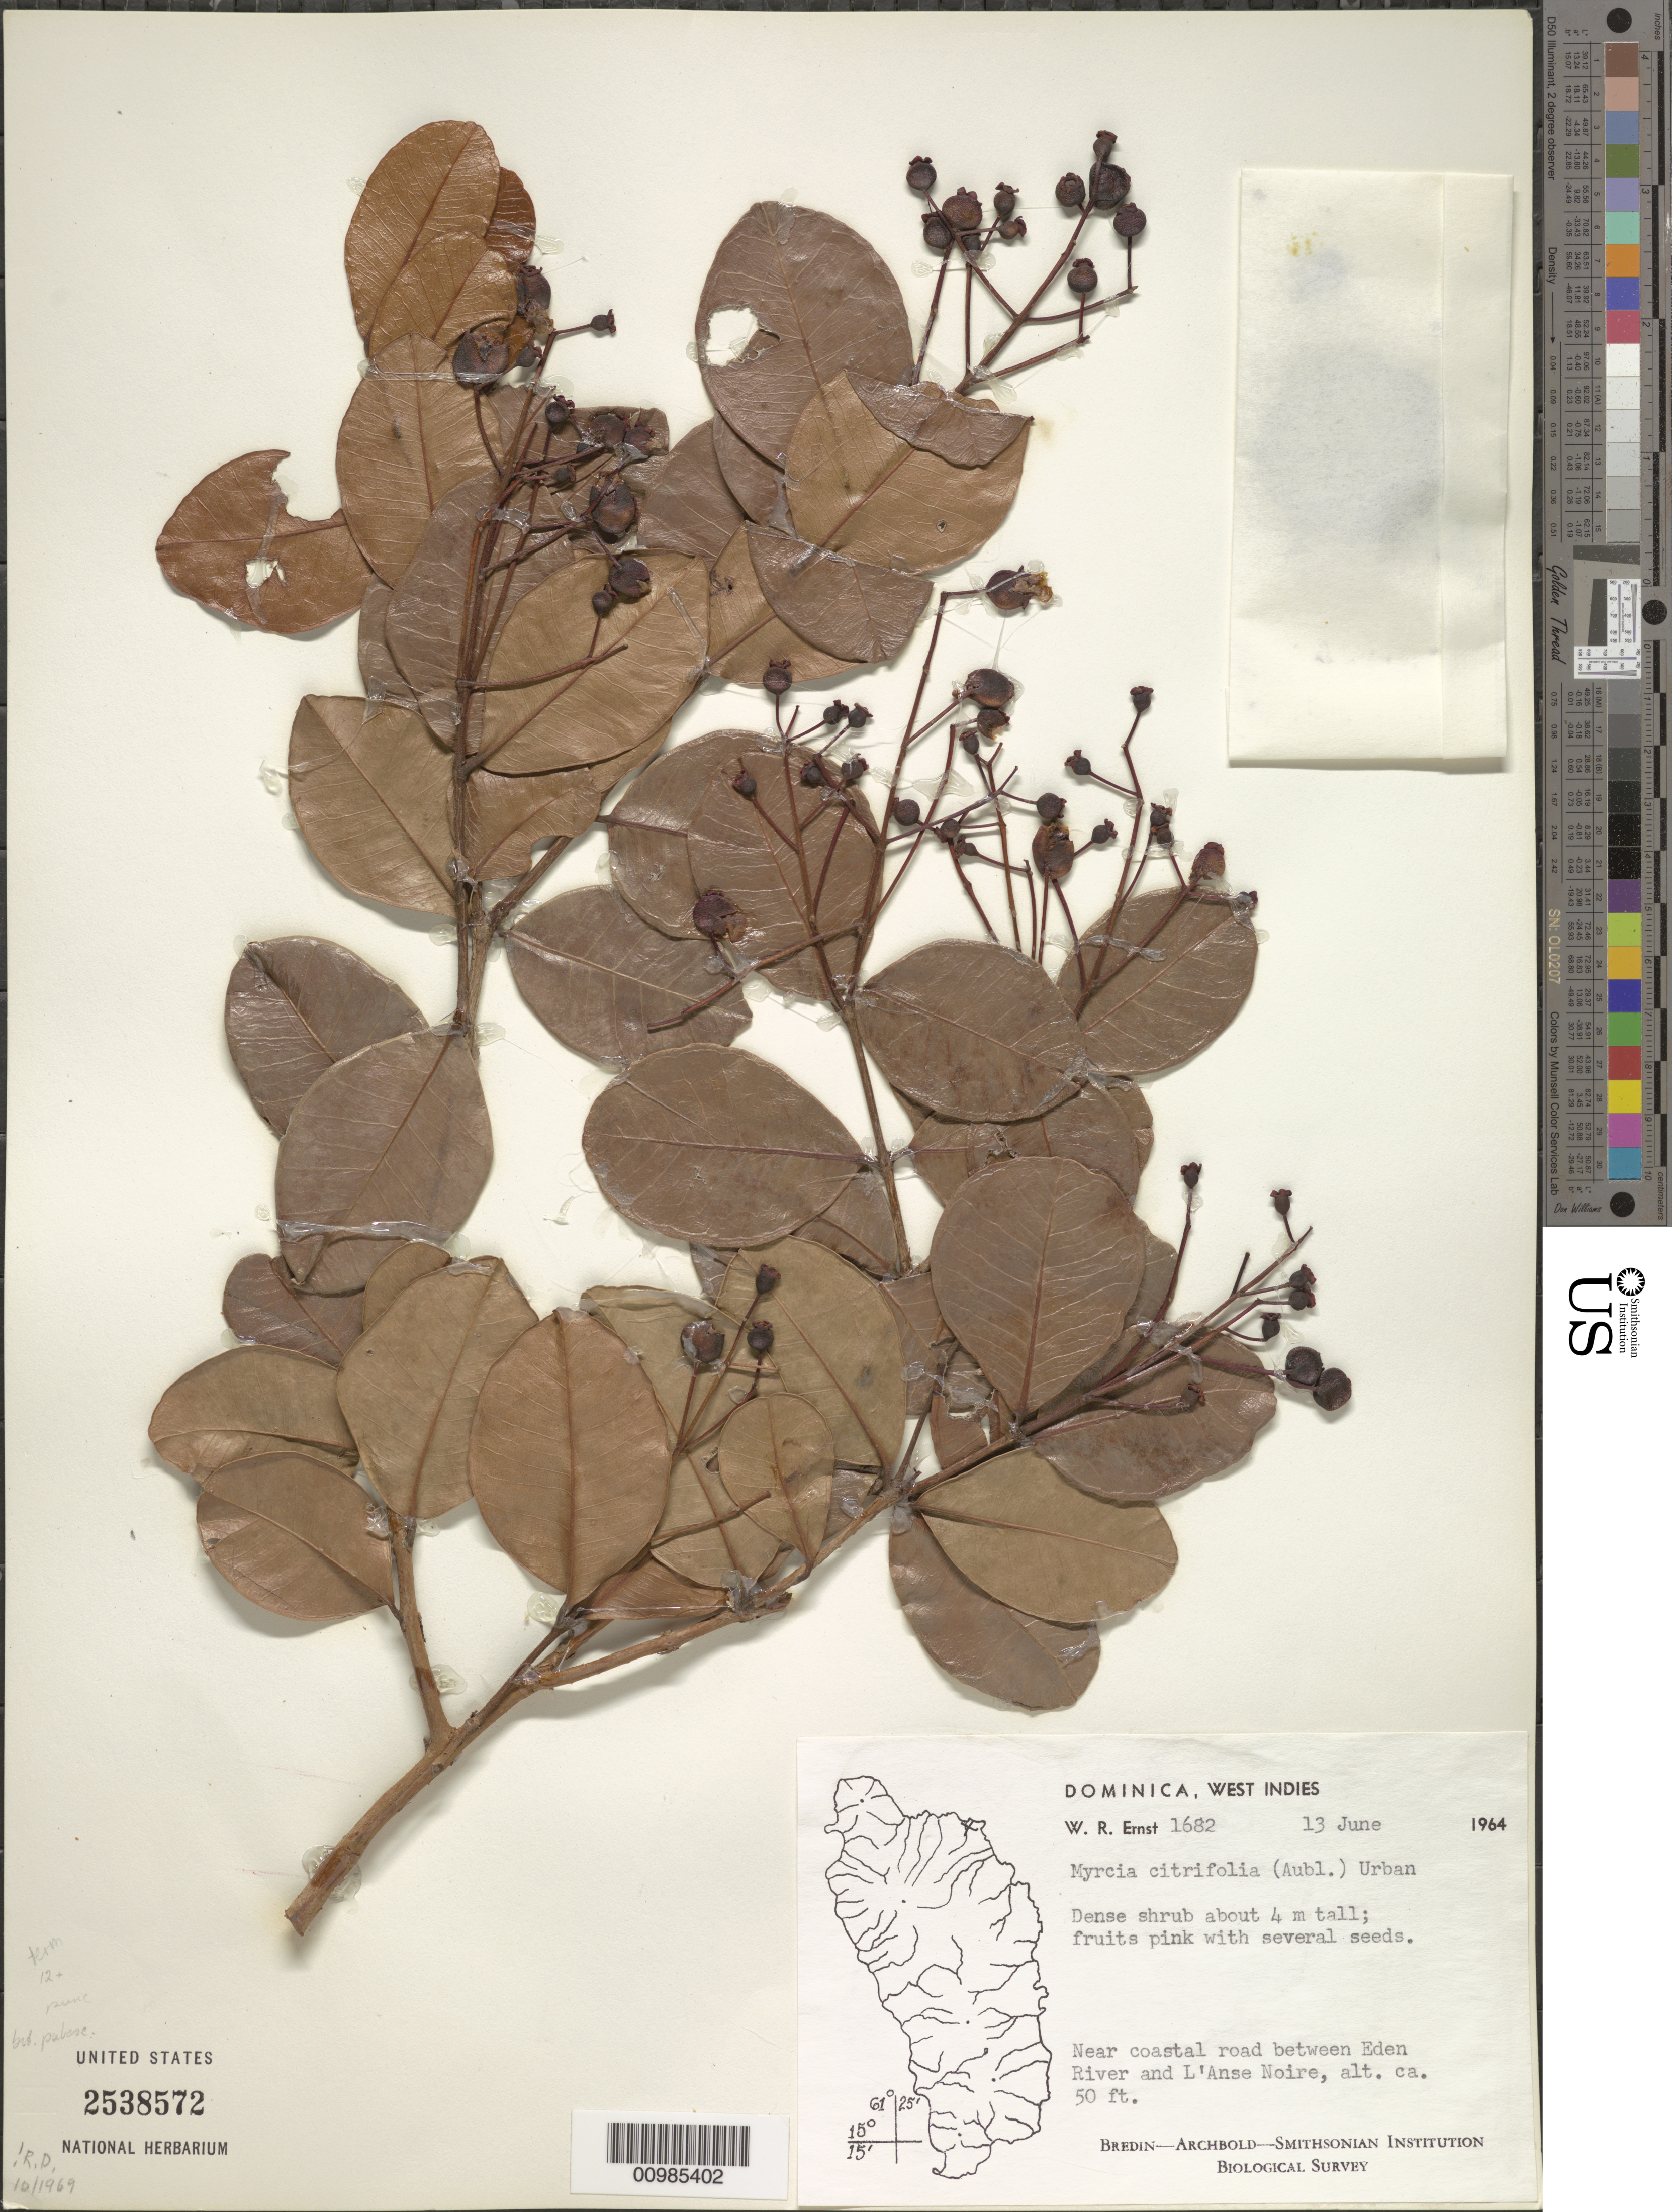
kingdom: Plantae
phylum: Tracheophyta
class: Magnoliopsida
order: Myrtales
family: Myrtaceae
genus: Myrcia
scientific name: Myrcia citrifolia var. citrifolia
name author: (Aubl.) Urb.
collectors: W. R. Ernst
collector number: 1682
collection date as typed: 13 Jun 1964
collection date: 1964-06-13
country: Dominica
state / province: St. Andrew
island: Dominica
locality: Near coastal road between Eden River and L'Anse Noire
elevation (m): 15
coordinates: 0 N, 0 E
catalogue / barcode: US 2538572